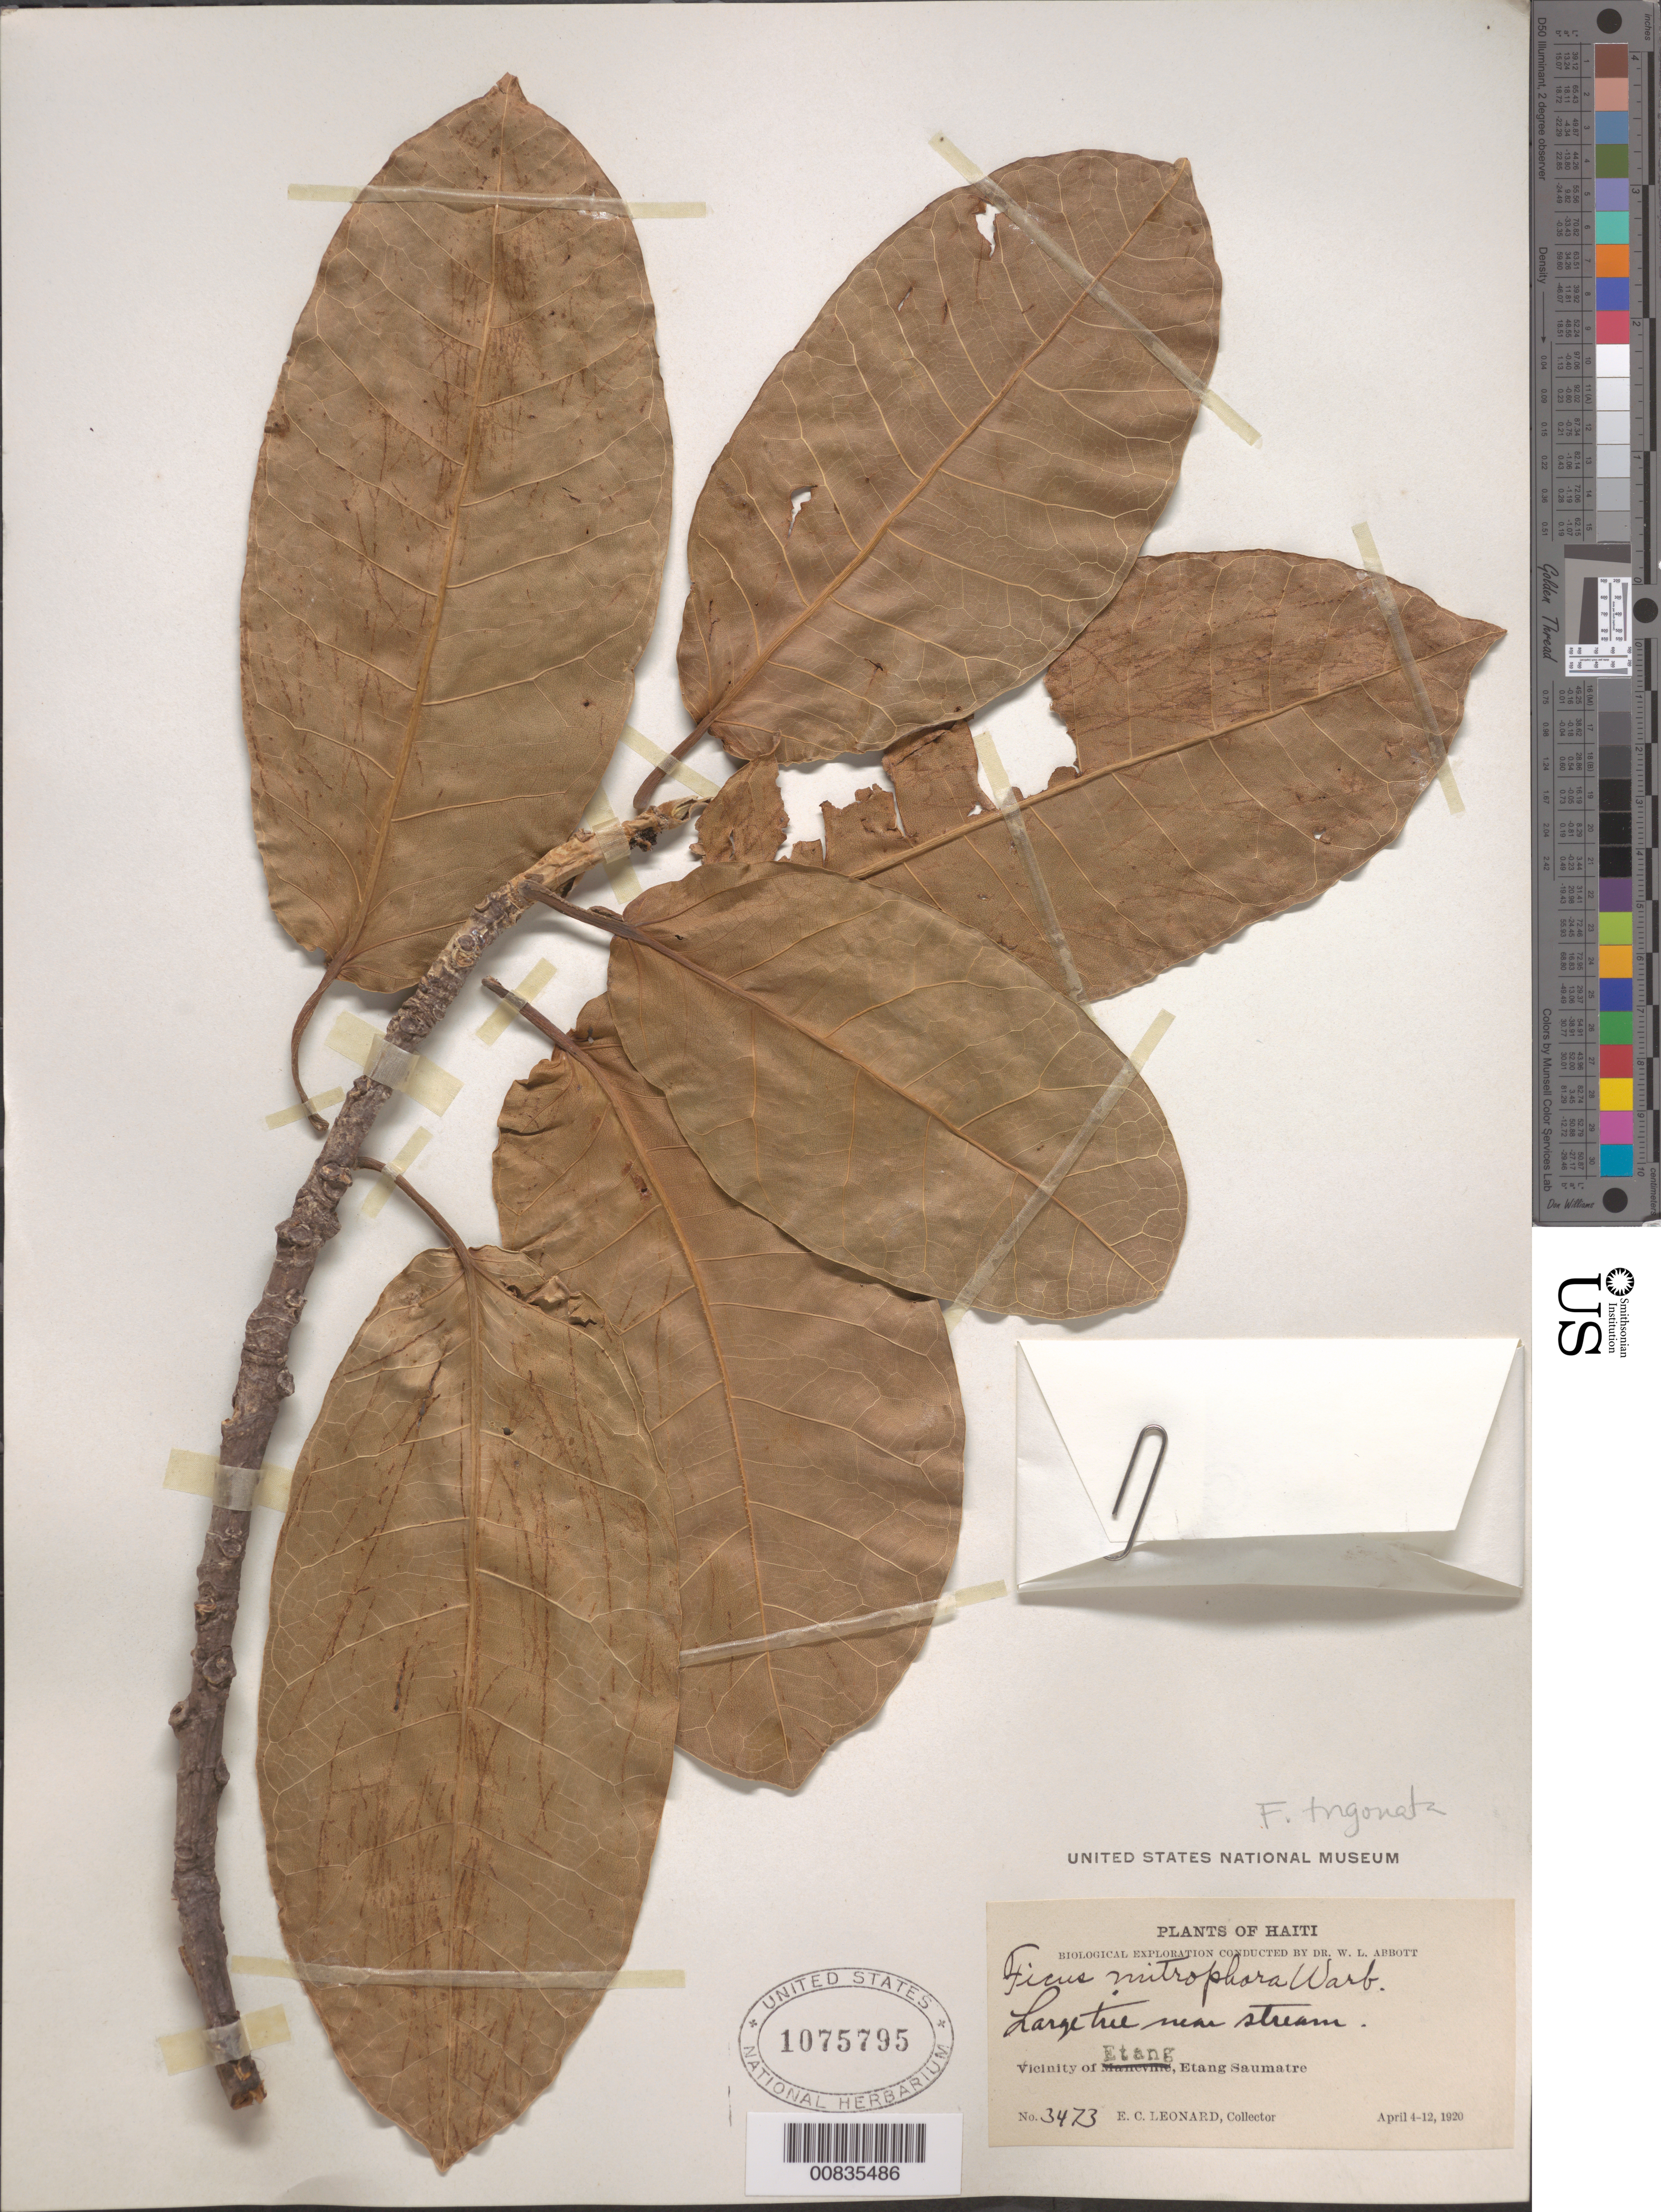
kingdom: Plantae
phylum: Tracheophyta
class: Magnoliopsida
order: Rosales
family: Moraceae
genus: Ficus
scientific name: Ficus trigonata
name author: L.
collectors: E. C. Leonard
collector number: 3473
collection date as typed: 04 Apr 1920 to 12 Apr 1920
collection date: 1920-04-04/1920-04-12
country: Haiti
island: Hispaniola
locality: Vicinity of Etang, Etang Saumatre.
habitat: Near stream.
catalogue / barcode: US 1075795